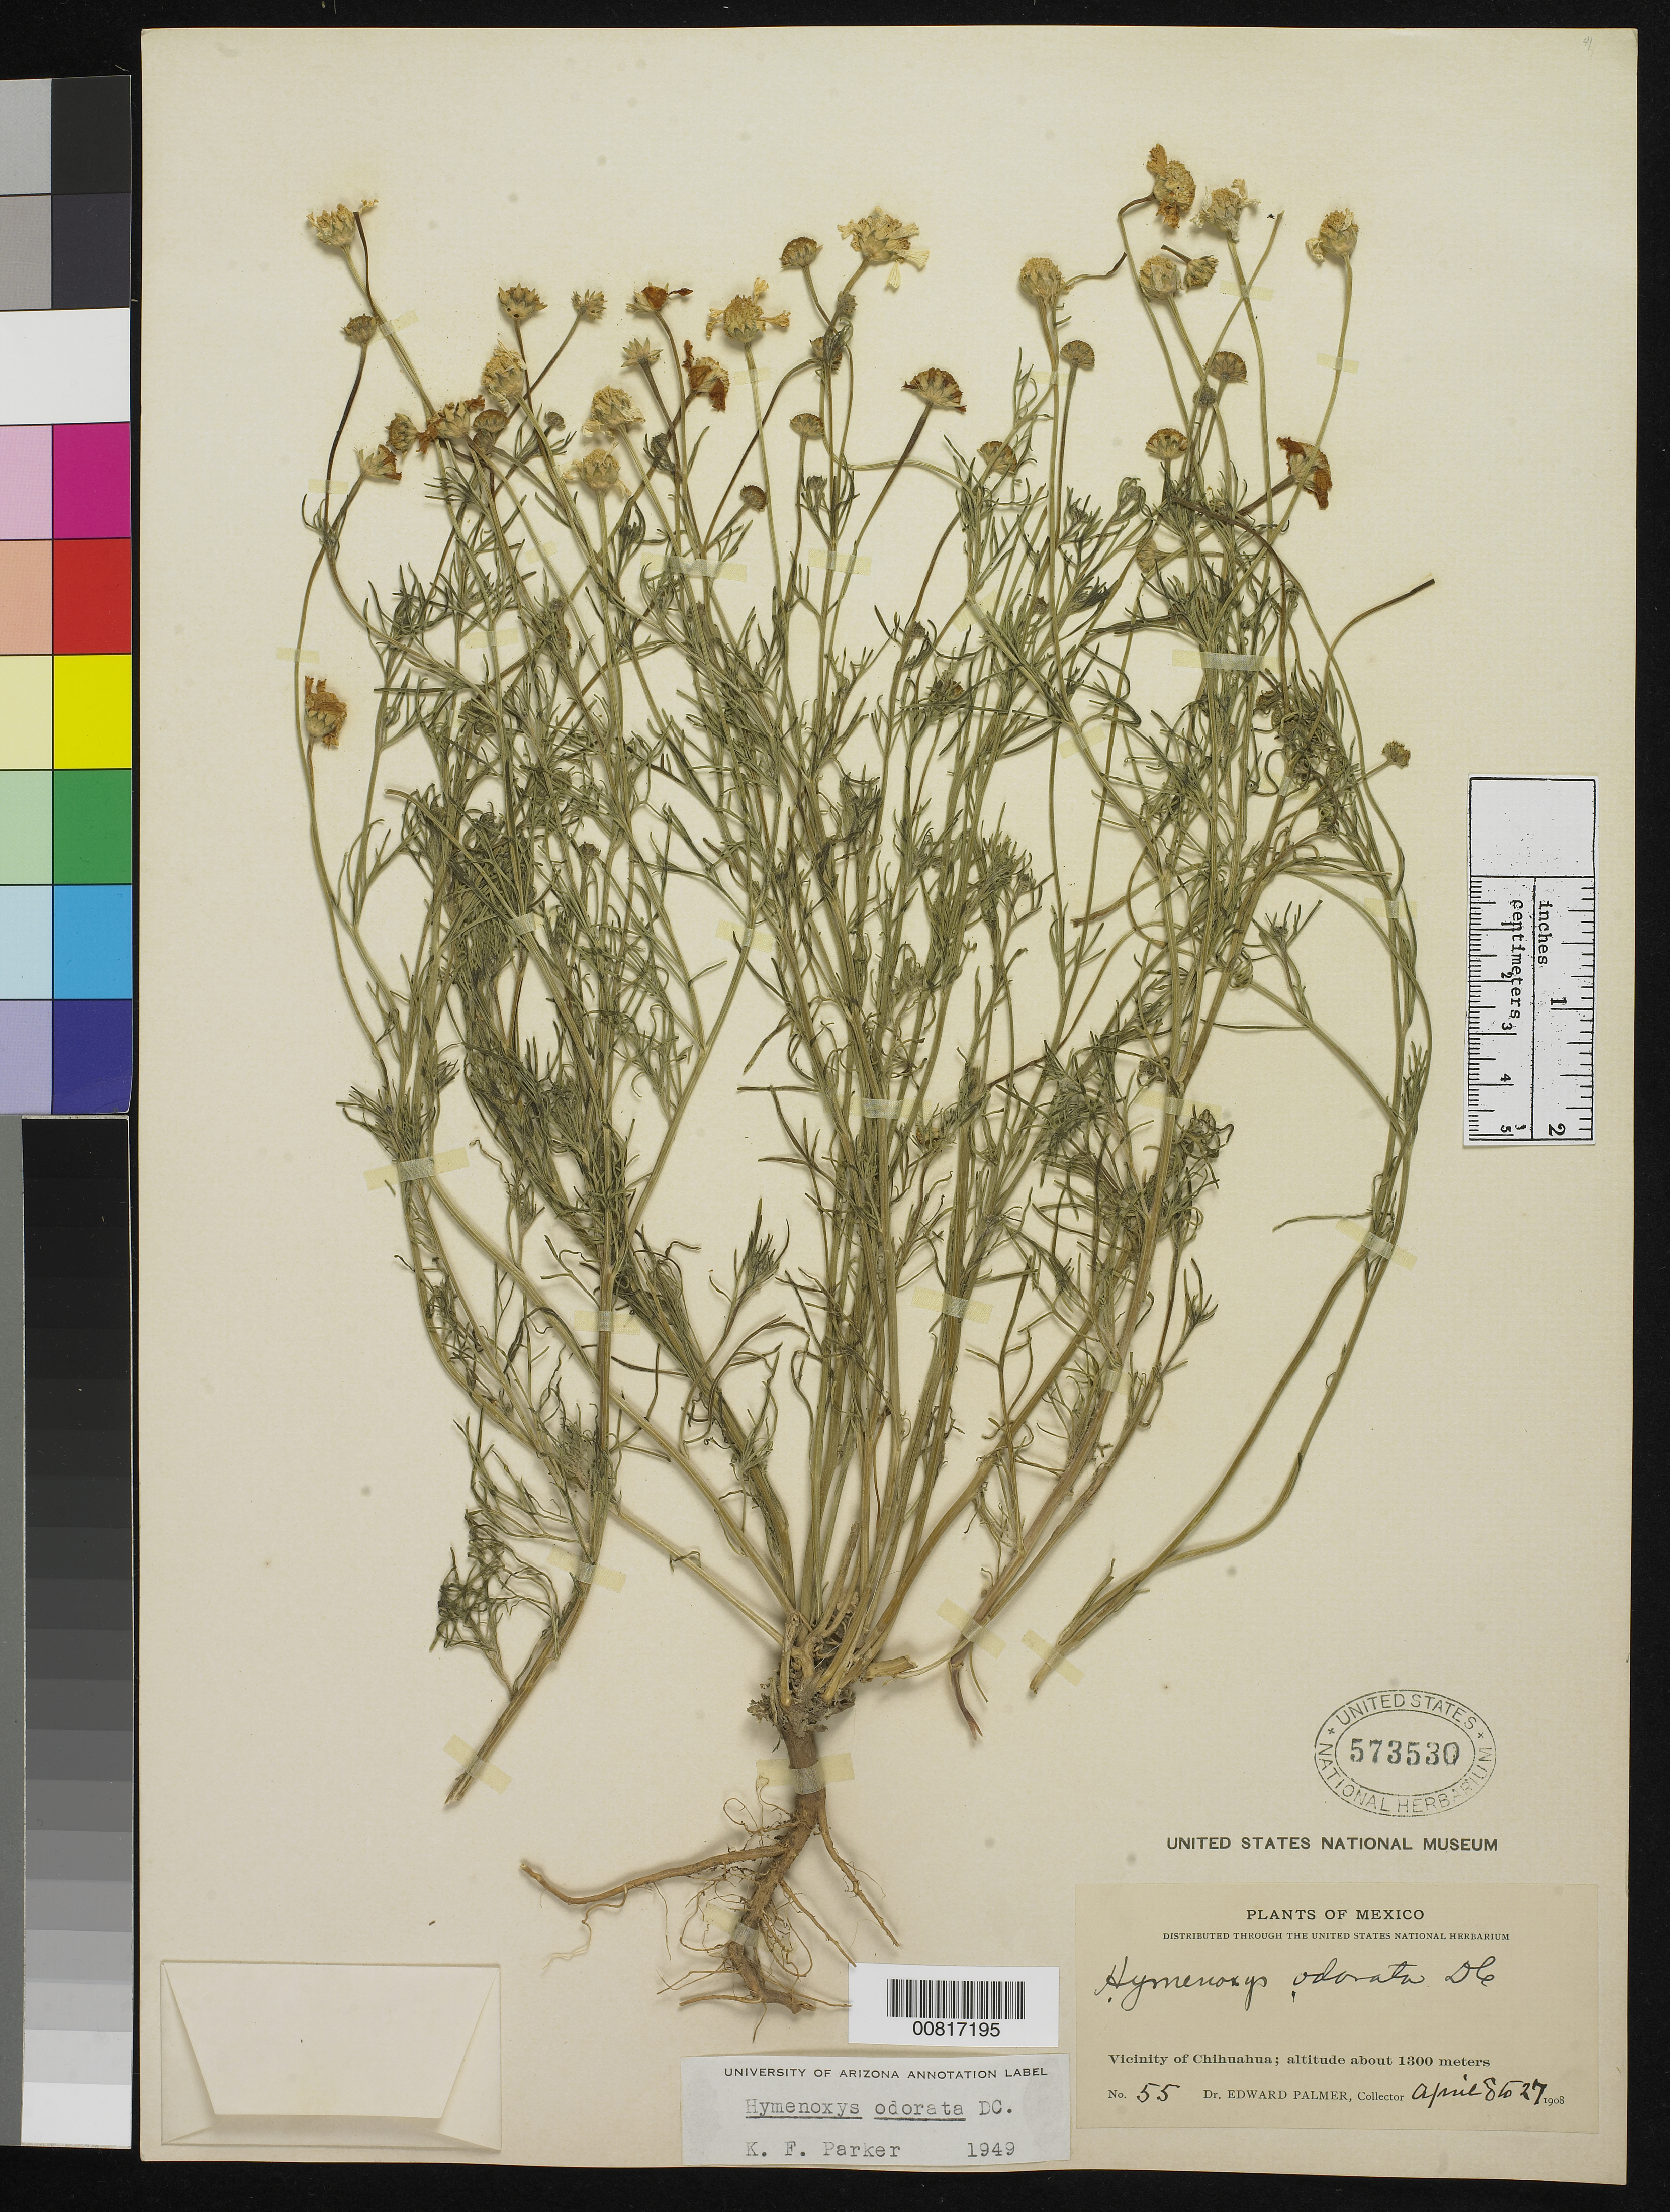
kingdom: Plantae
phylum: Tracheophyta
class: Magnoliopsida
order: Asterales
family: Asteraceae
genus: Hymenoxys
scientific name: Hymenoxys odorata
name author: DC.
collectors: E. Palmer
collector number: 55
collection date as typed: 08 Apr 1908 to 27 Apr 1908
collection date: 1908-04-08/1908-04-27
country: Mexico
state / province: Chihuahua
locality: Vicinity of Chihuahua.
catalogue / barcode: US 573530